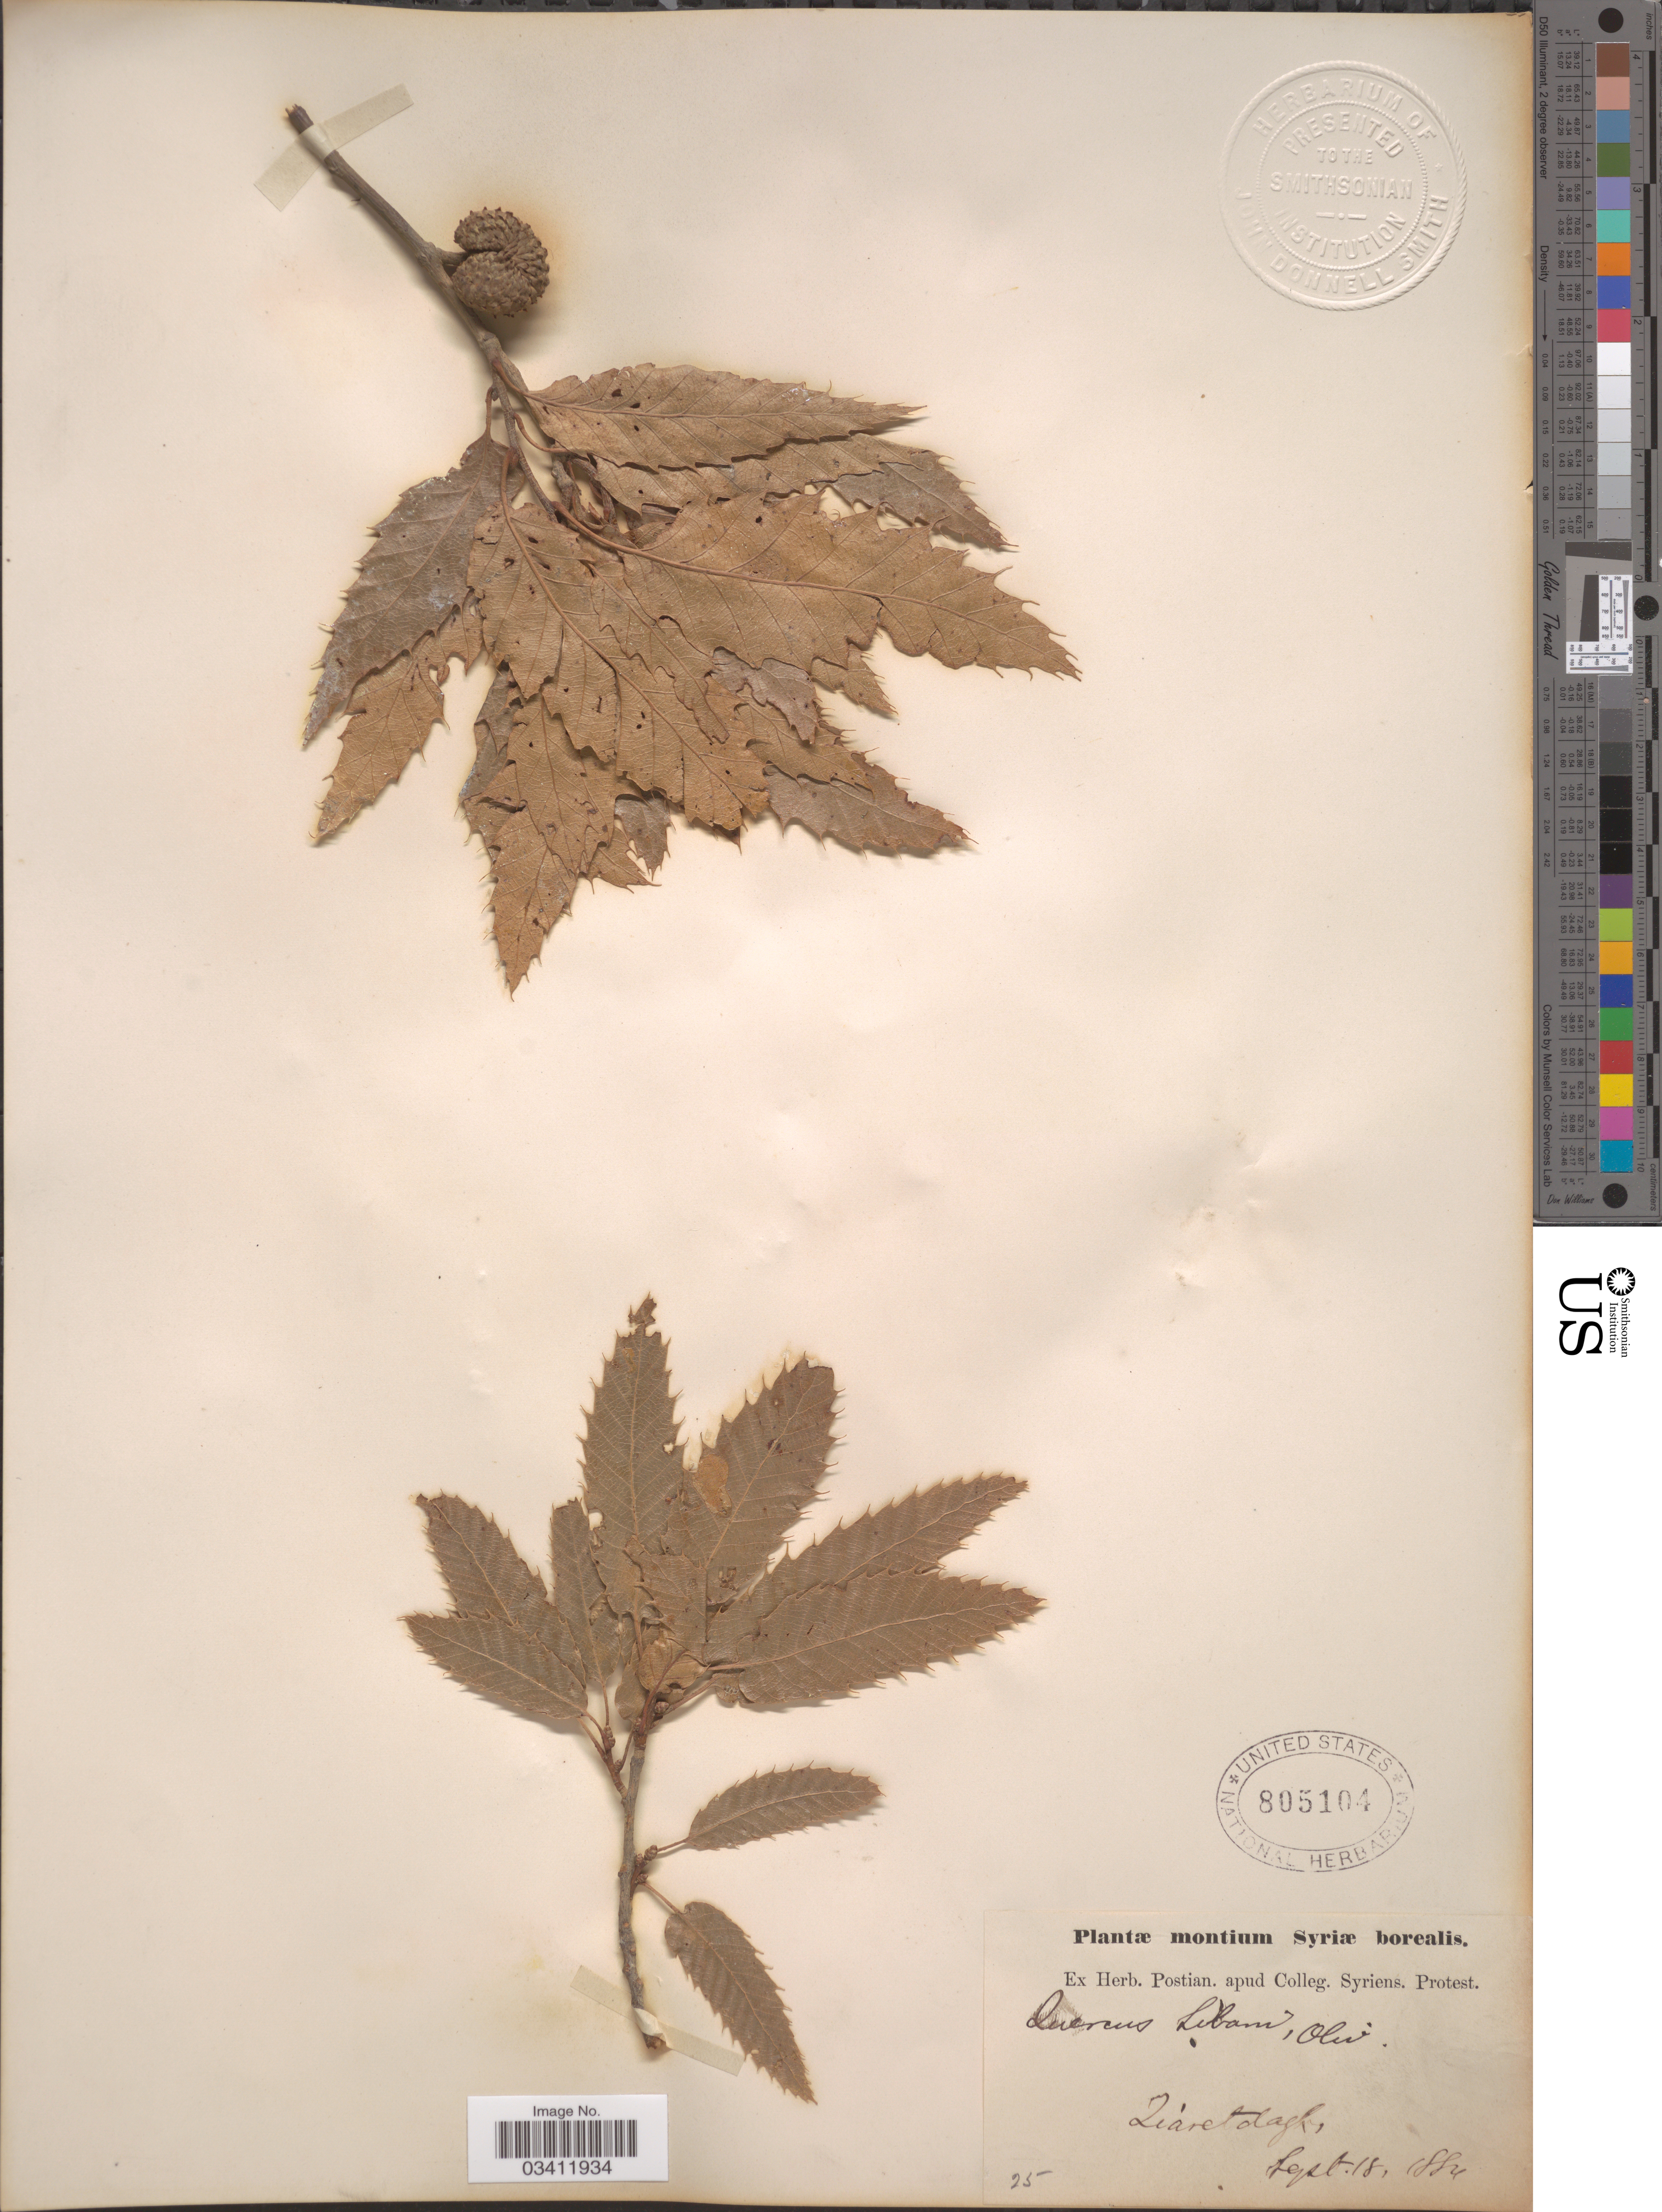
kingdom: Plantae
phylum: Tracheophyta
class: Magnoliopsida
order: Fagales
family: Fagaceae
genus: Quercus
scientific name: Quercus libani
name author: Olivier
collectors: ex herb. Postian. apud Colleg. Syriens. Protest. USE "Fannie P. A. Shepard" (10308853) AS PRIMARY COLLECTOR INSTEAD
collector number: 25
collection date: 1884-09-18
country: Syria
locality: Montium Syriæ borealis. Ziaretdagh [interpreted].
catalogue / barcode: US 805104